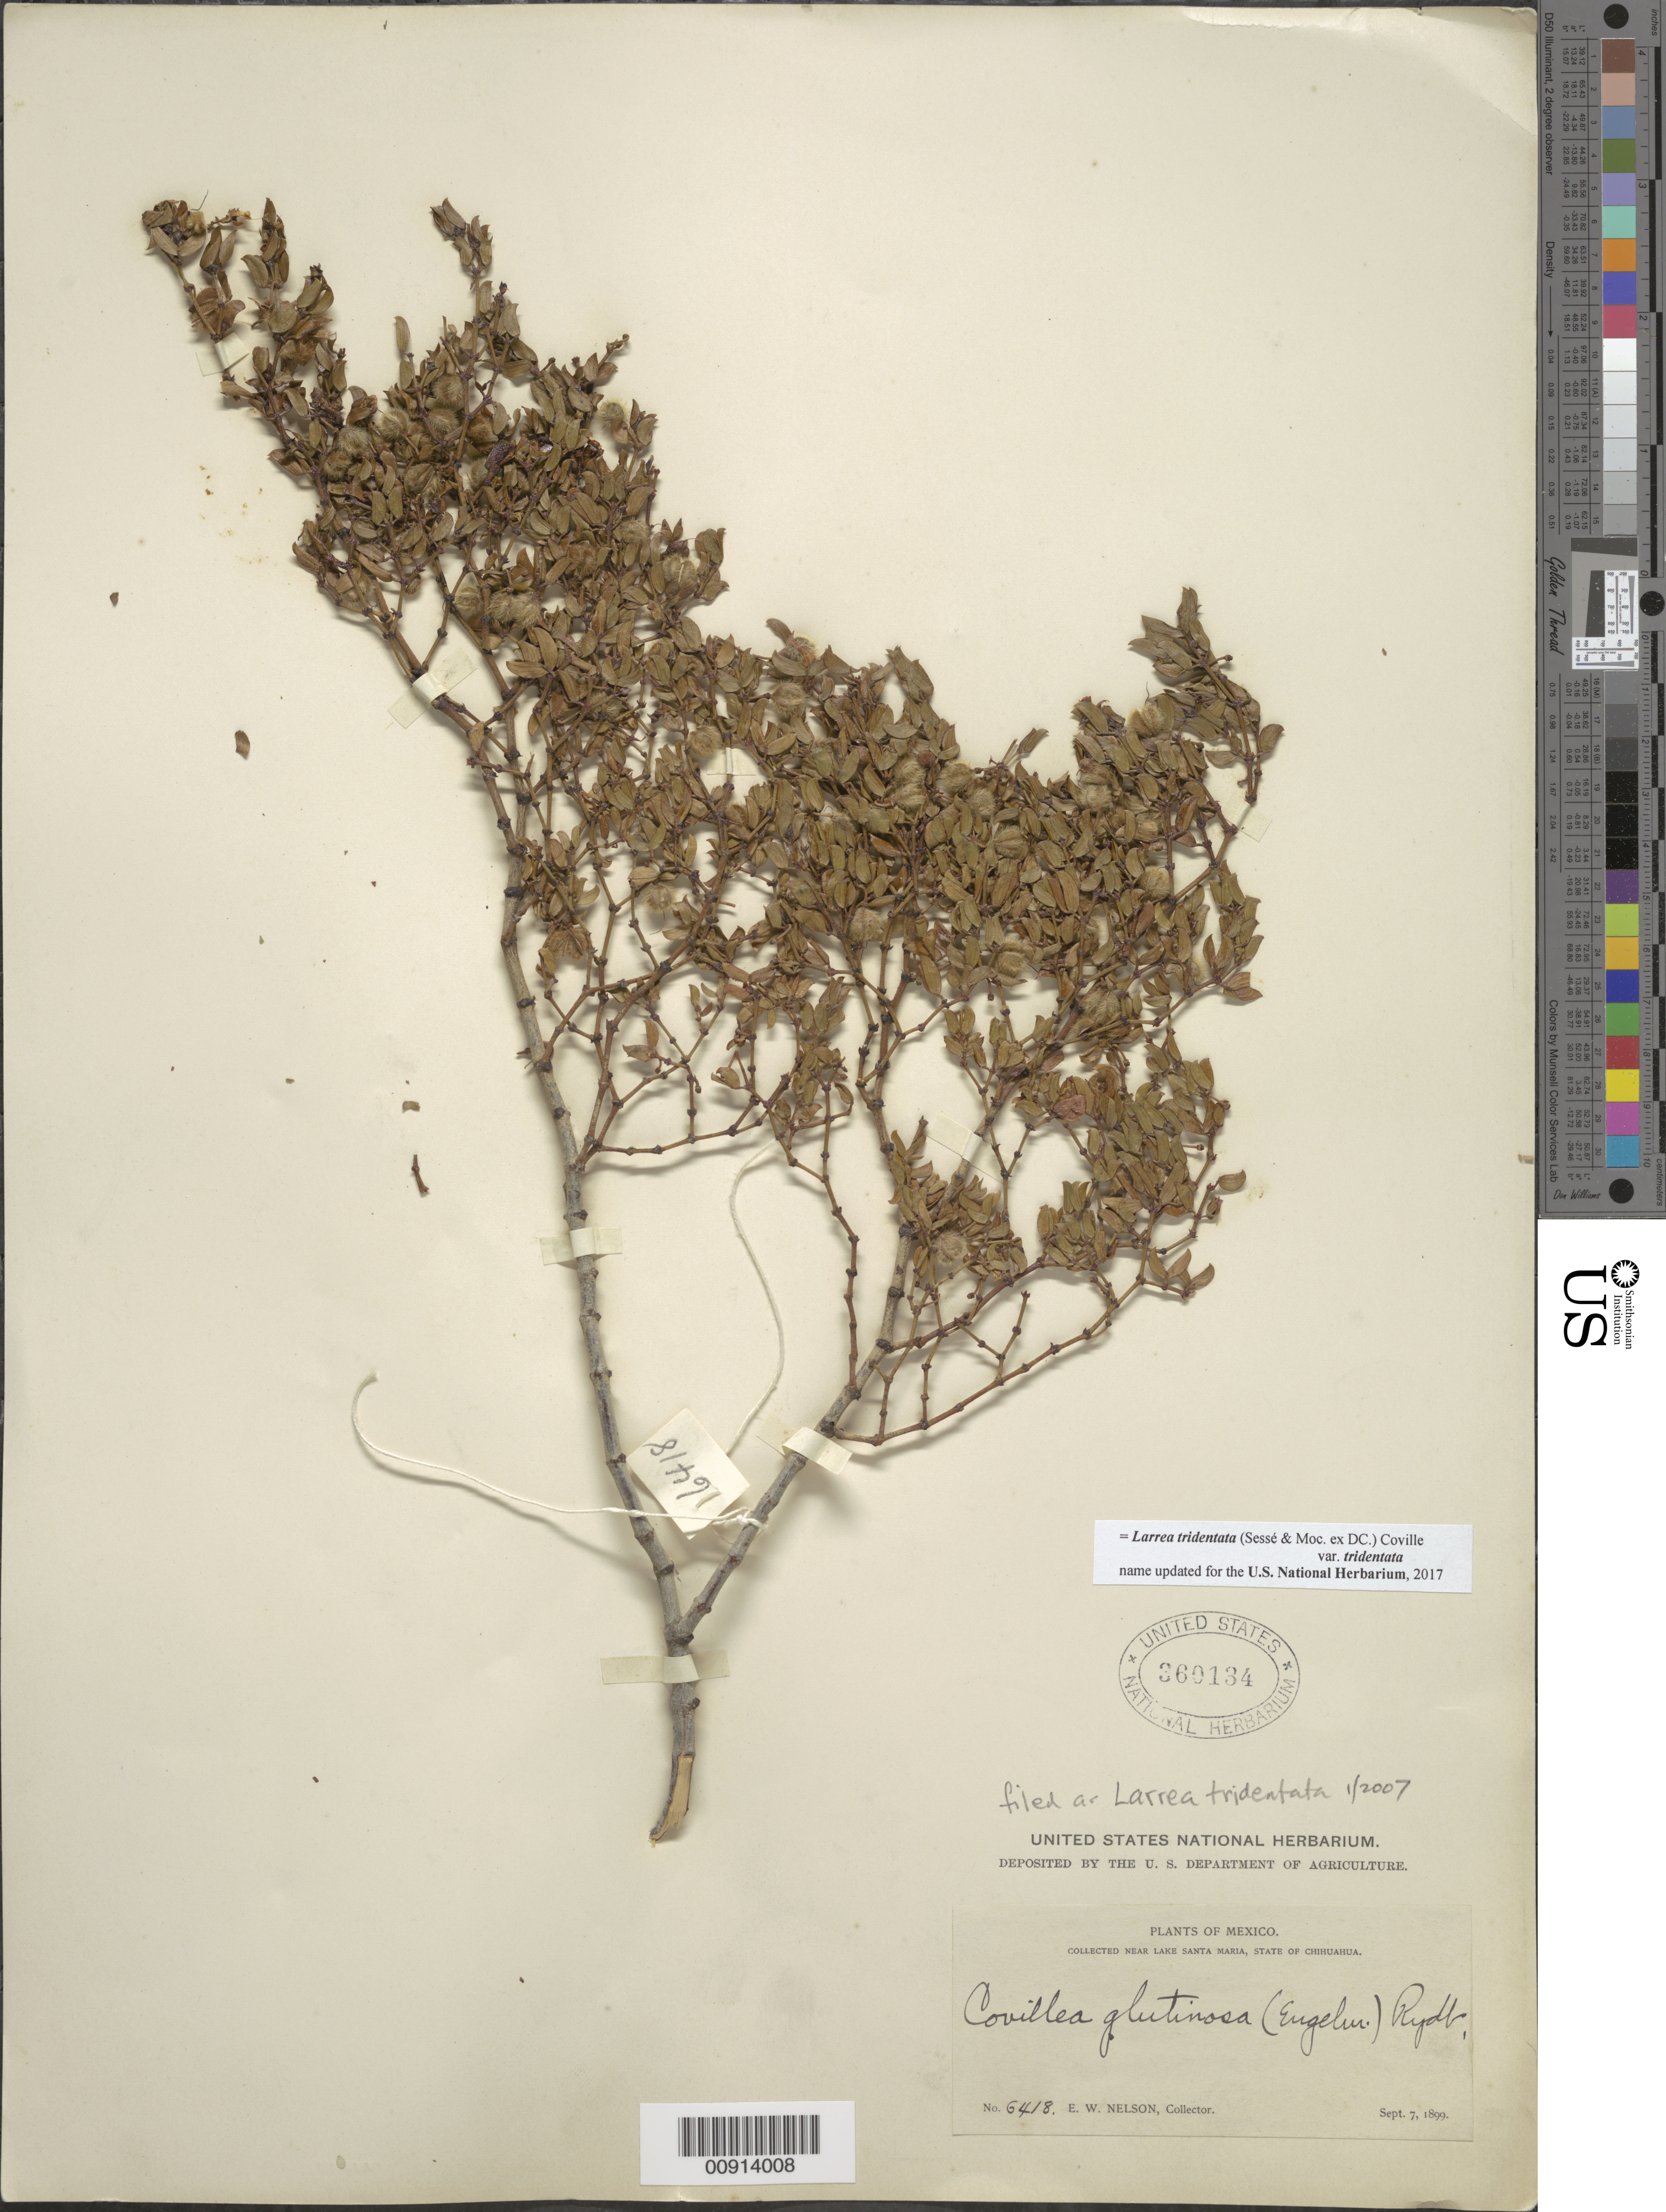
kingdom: Plantae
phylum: Tracheophyta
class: Magnoliopsida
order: Zygophyllales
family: Zygophyllaceae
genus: Larrea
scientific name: Larrea tridentata var. tridentata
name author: (Sessé & Moc. ex DC.) Coville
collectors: E. W. Nelson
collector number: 6418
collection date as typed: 07 Sep 1899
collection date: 1899-09-07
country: Mexico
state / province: Chihuahua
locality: Near Lake Santa Maria, State of Chihuahua.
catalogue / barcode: US 360134